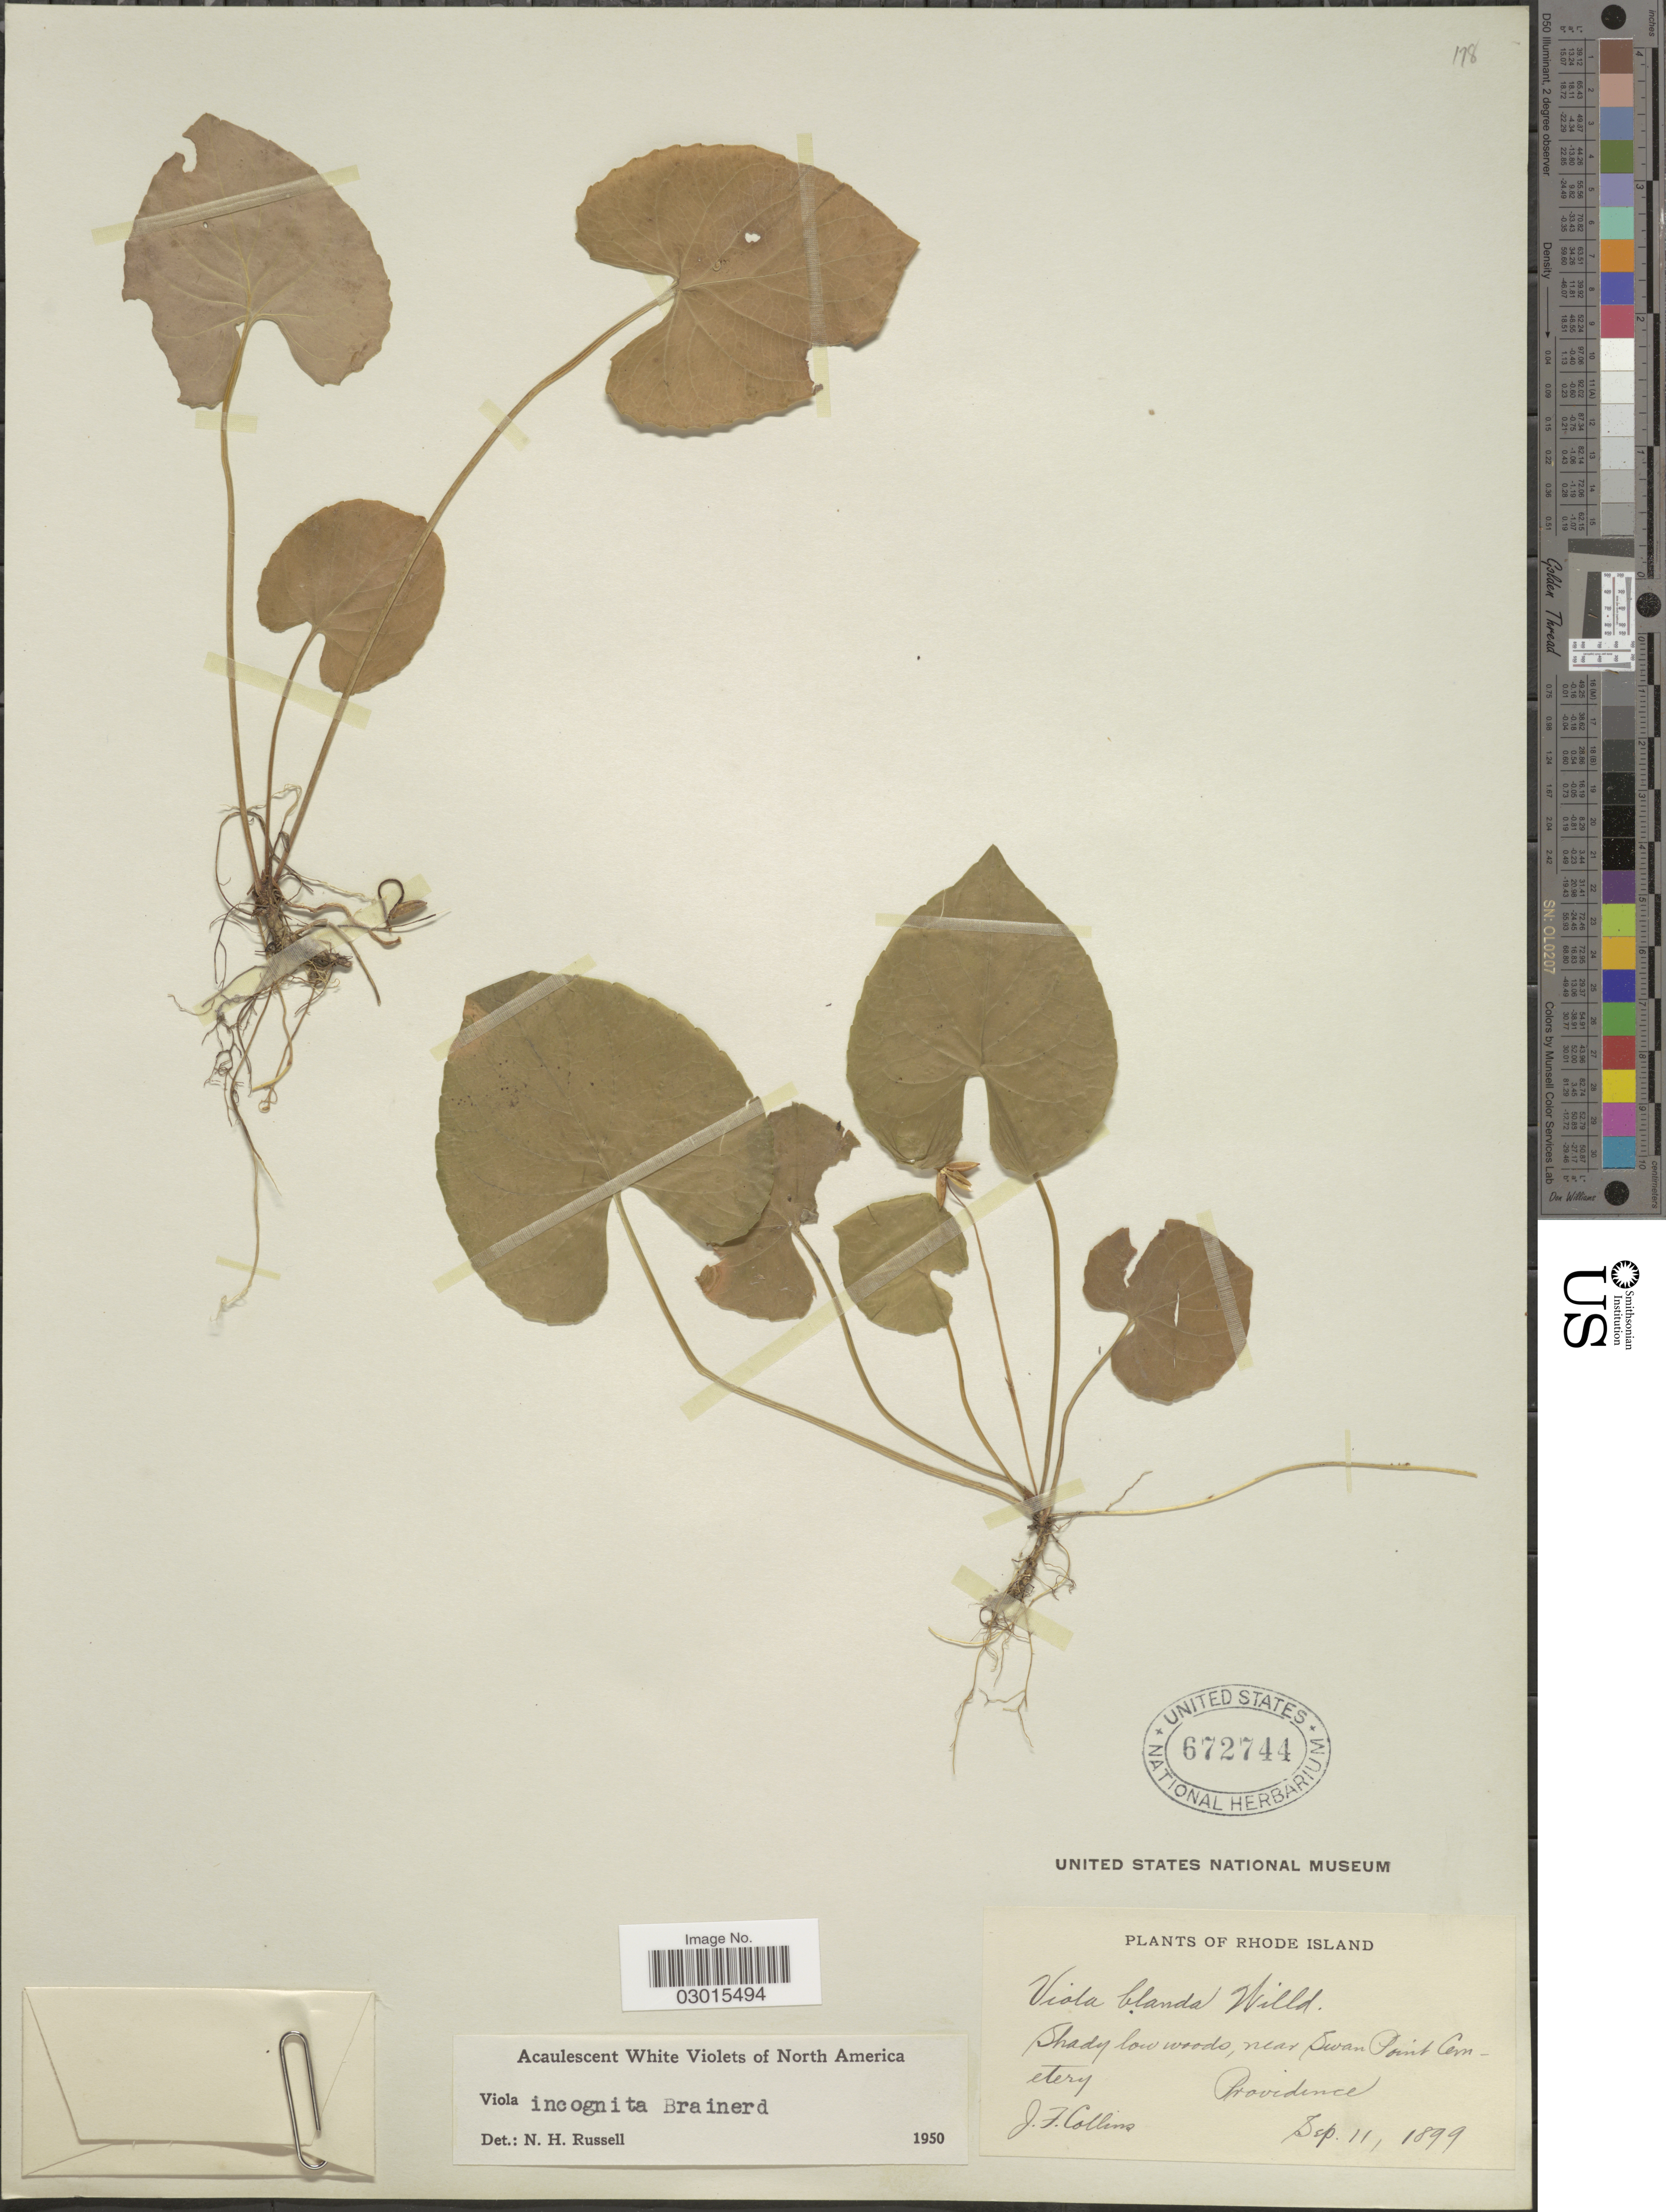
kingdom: Plantae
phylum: Tracheophyta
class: Magnoliopsida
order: Malpighiales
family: Violaceae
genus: Viola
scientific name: Viola incognita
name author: Brainerd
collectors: J. Collins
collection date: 1899-09-11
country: United States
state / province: Rhode Island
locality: Near Swan Point Cemetery. Providence.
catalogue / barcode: US 672744